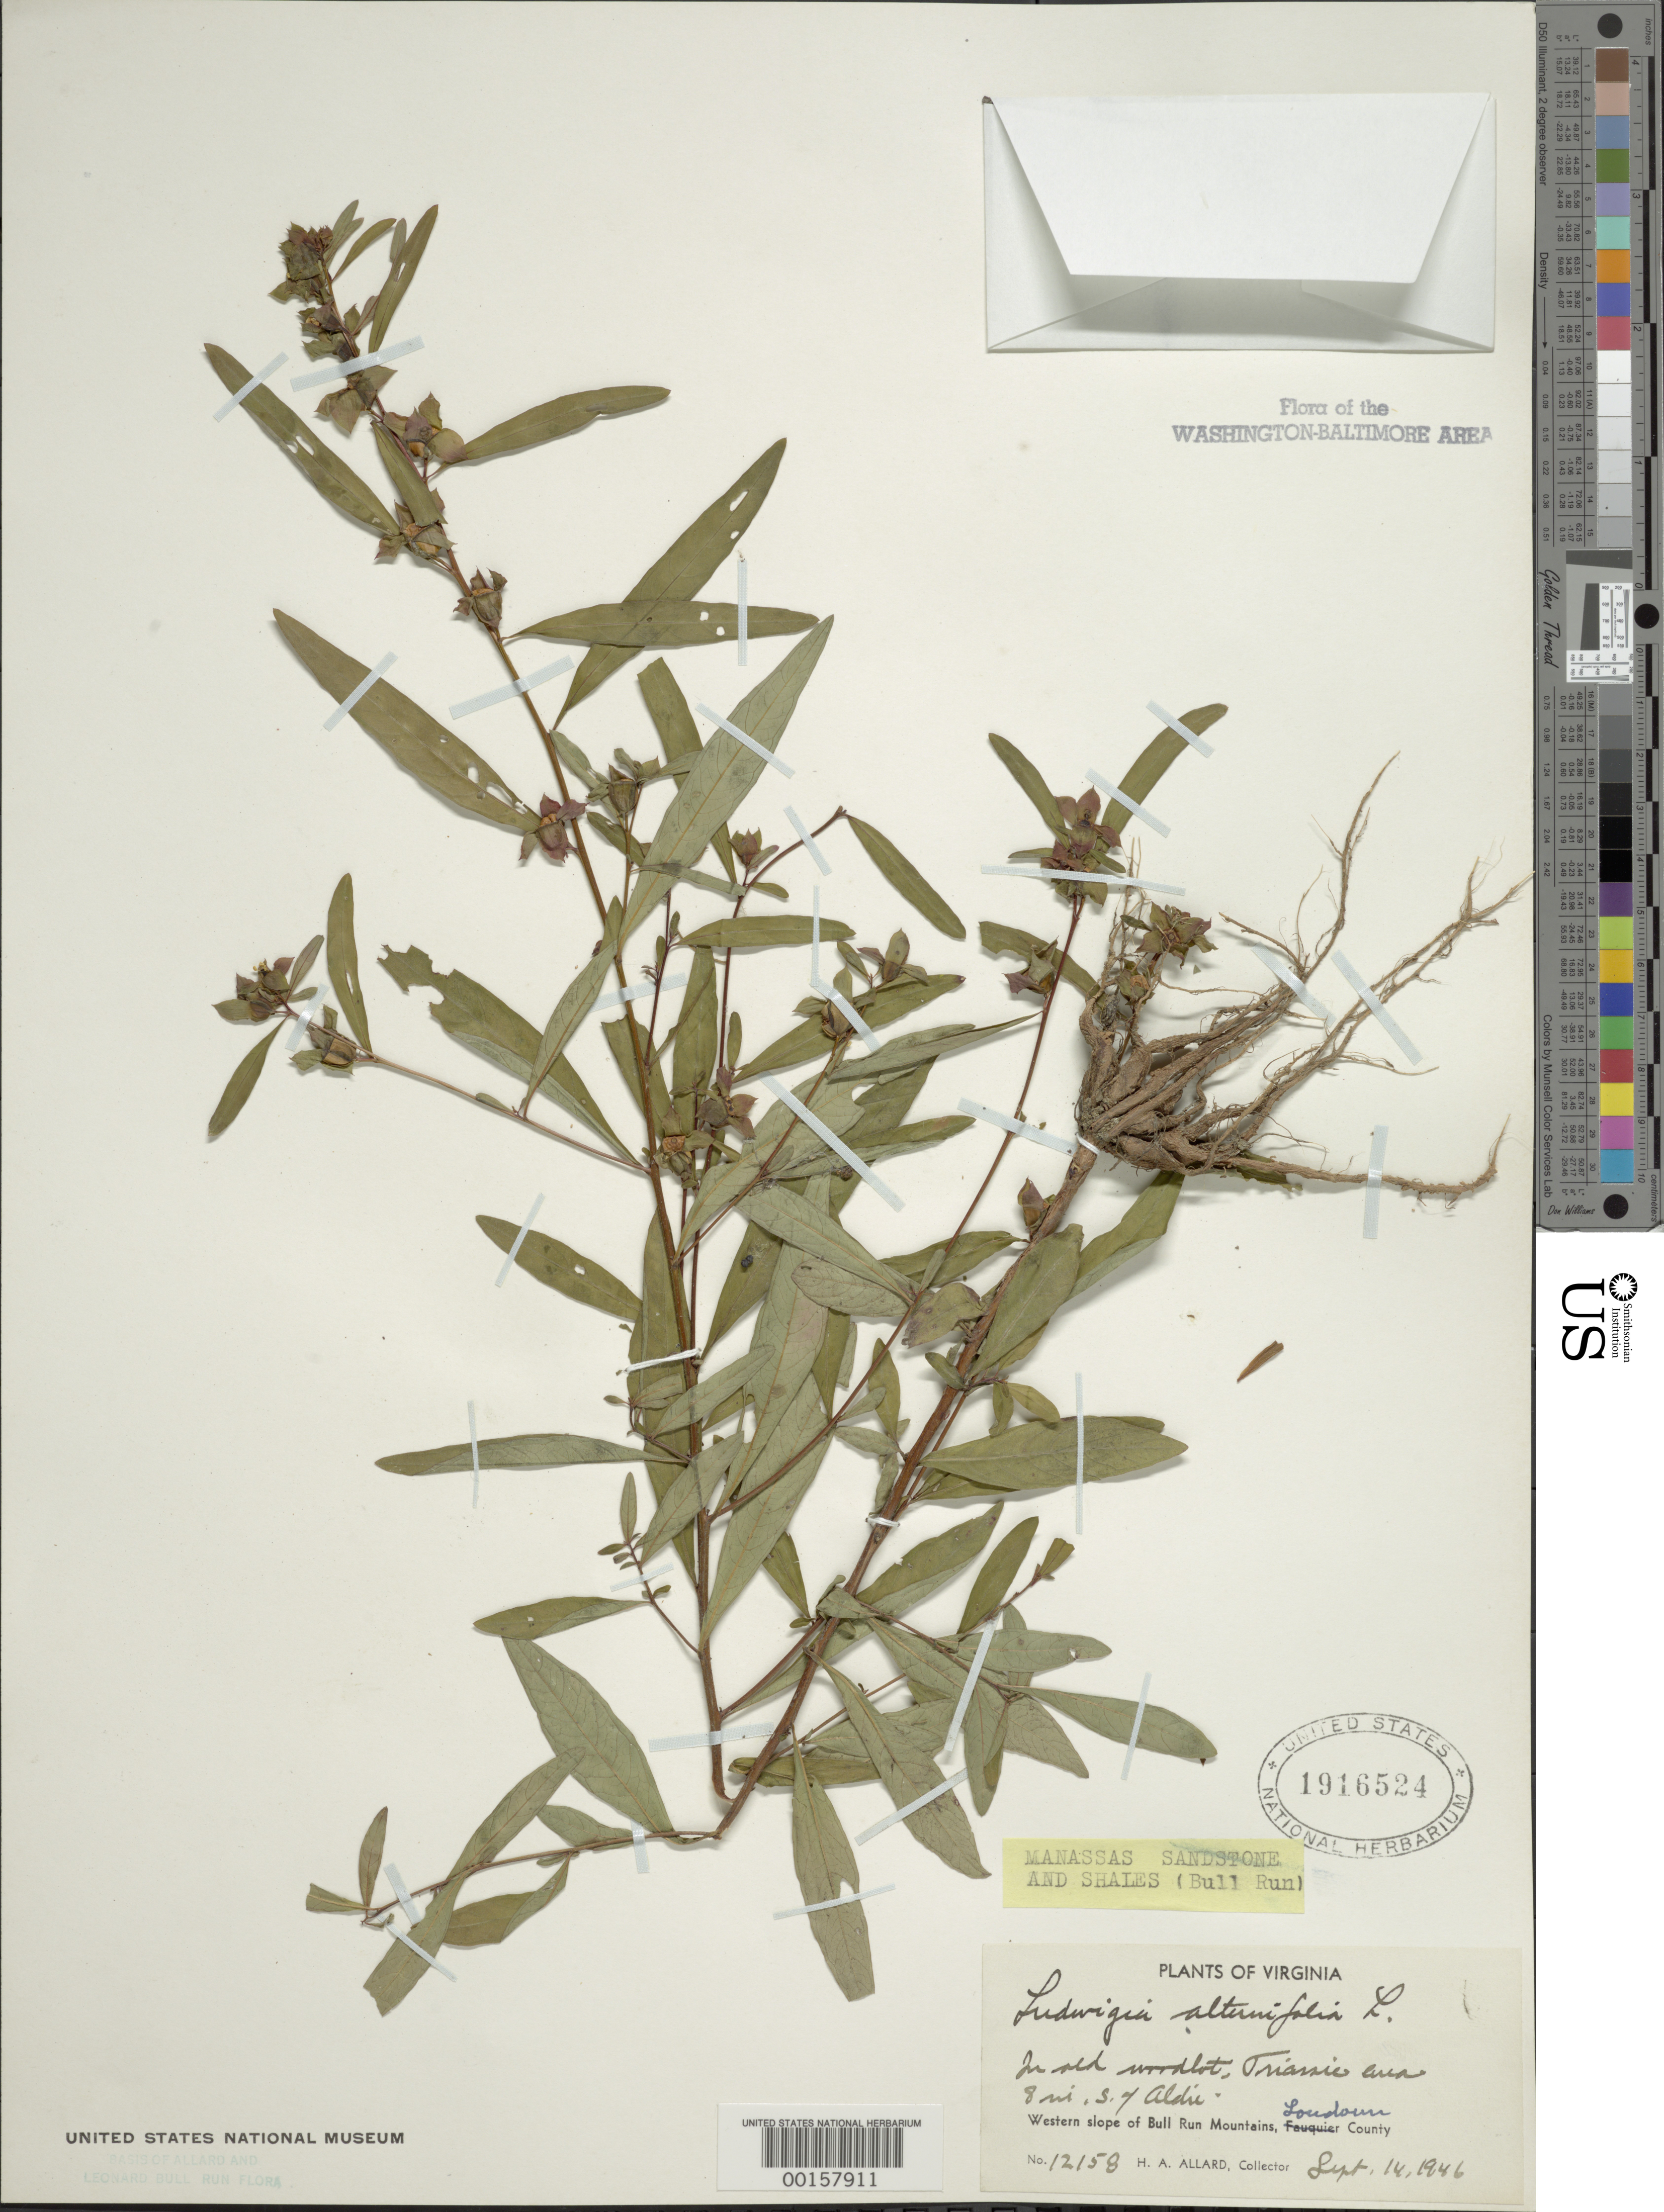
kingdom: Plantae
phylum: Tracheophyta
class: Magnoliopsida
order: Myrtales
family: Onagraceae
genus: Ludwigia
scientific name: Ludwigia alternifolia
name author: L.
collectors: H. A. Allard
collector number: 12158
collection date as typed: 14 Sep 1946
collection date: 1946-09-14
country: United States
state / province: Virginia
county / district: Loudoun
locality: Ains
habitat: In old wood lot, Manassas sandstone and shales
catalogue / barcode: US 1916524